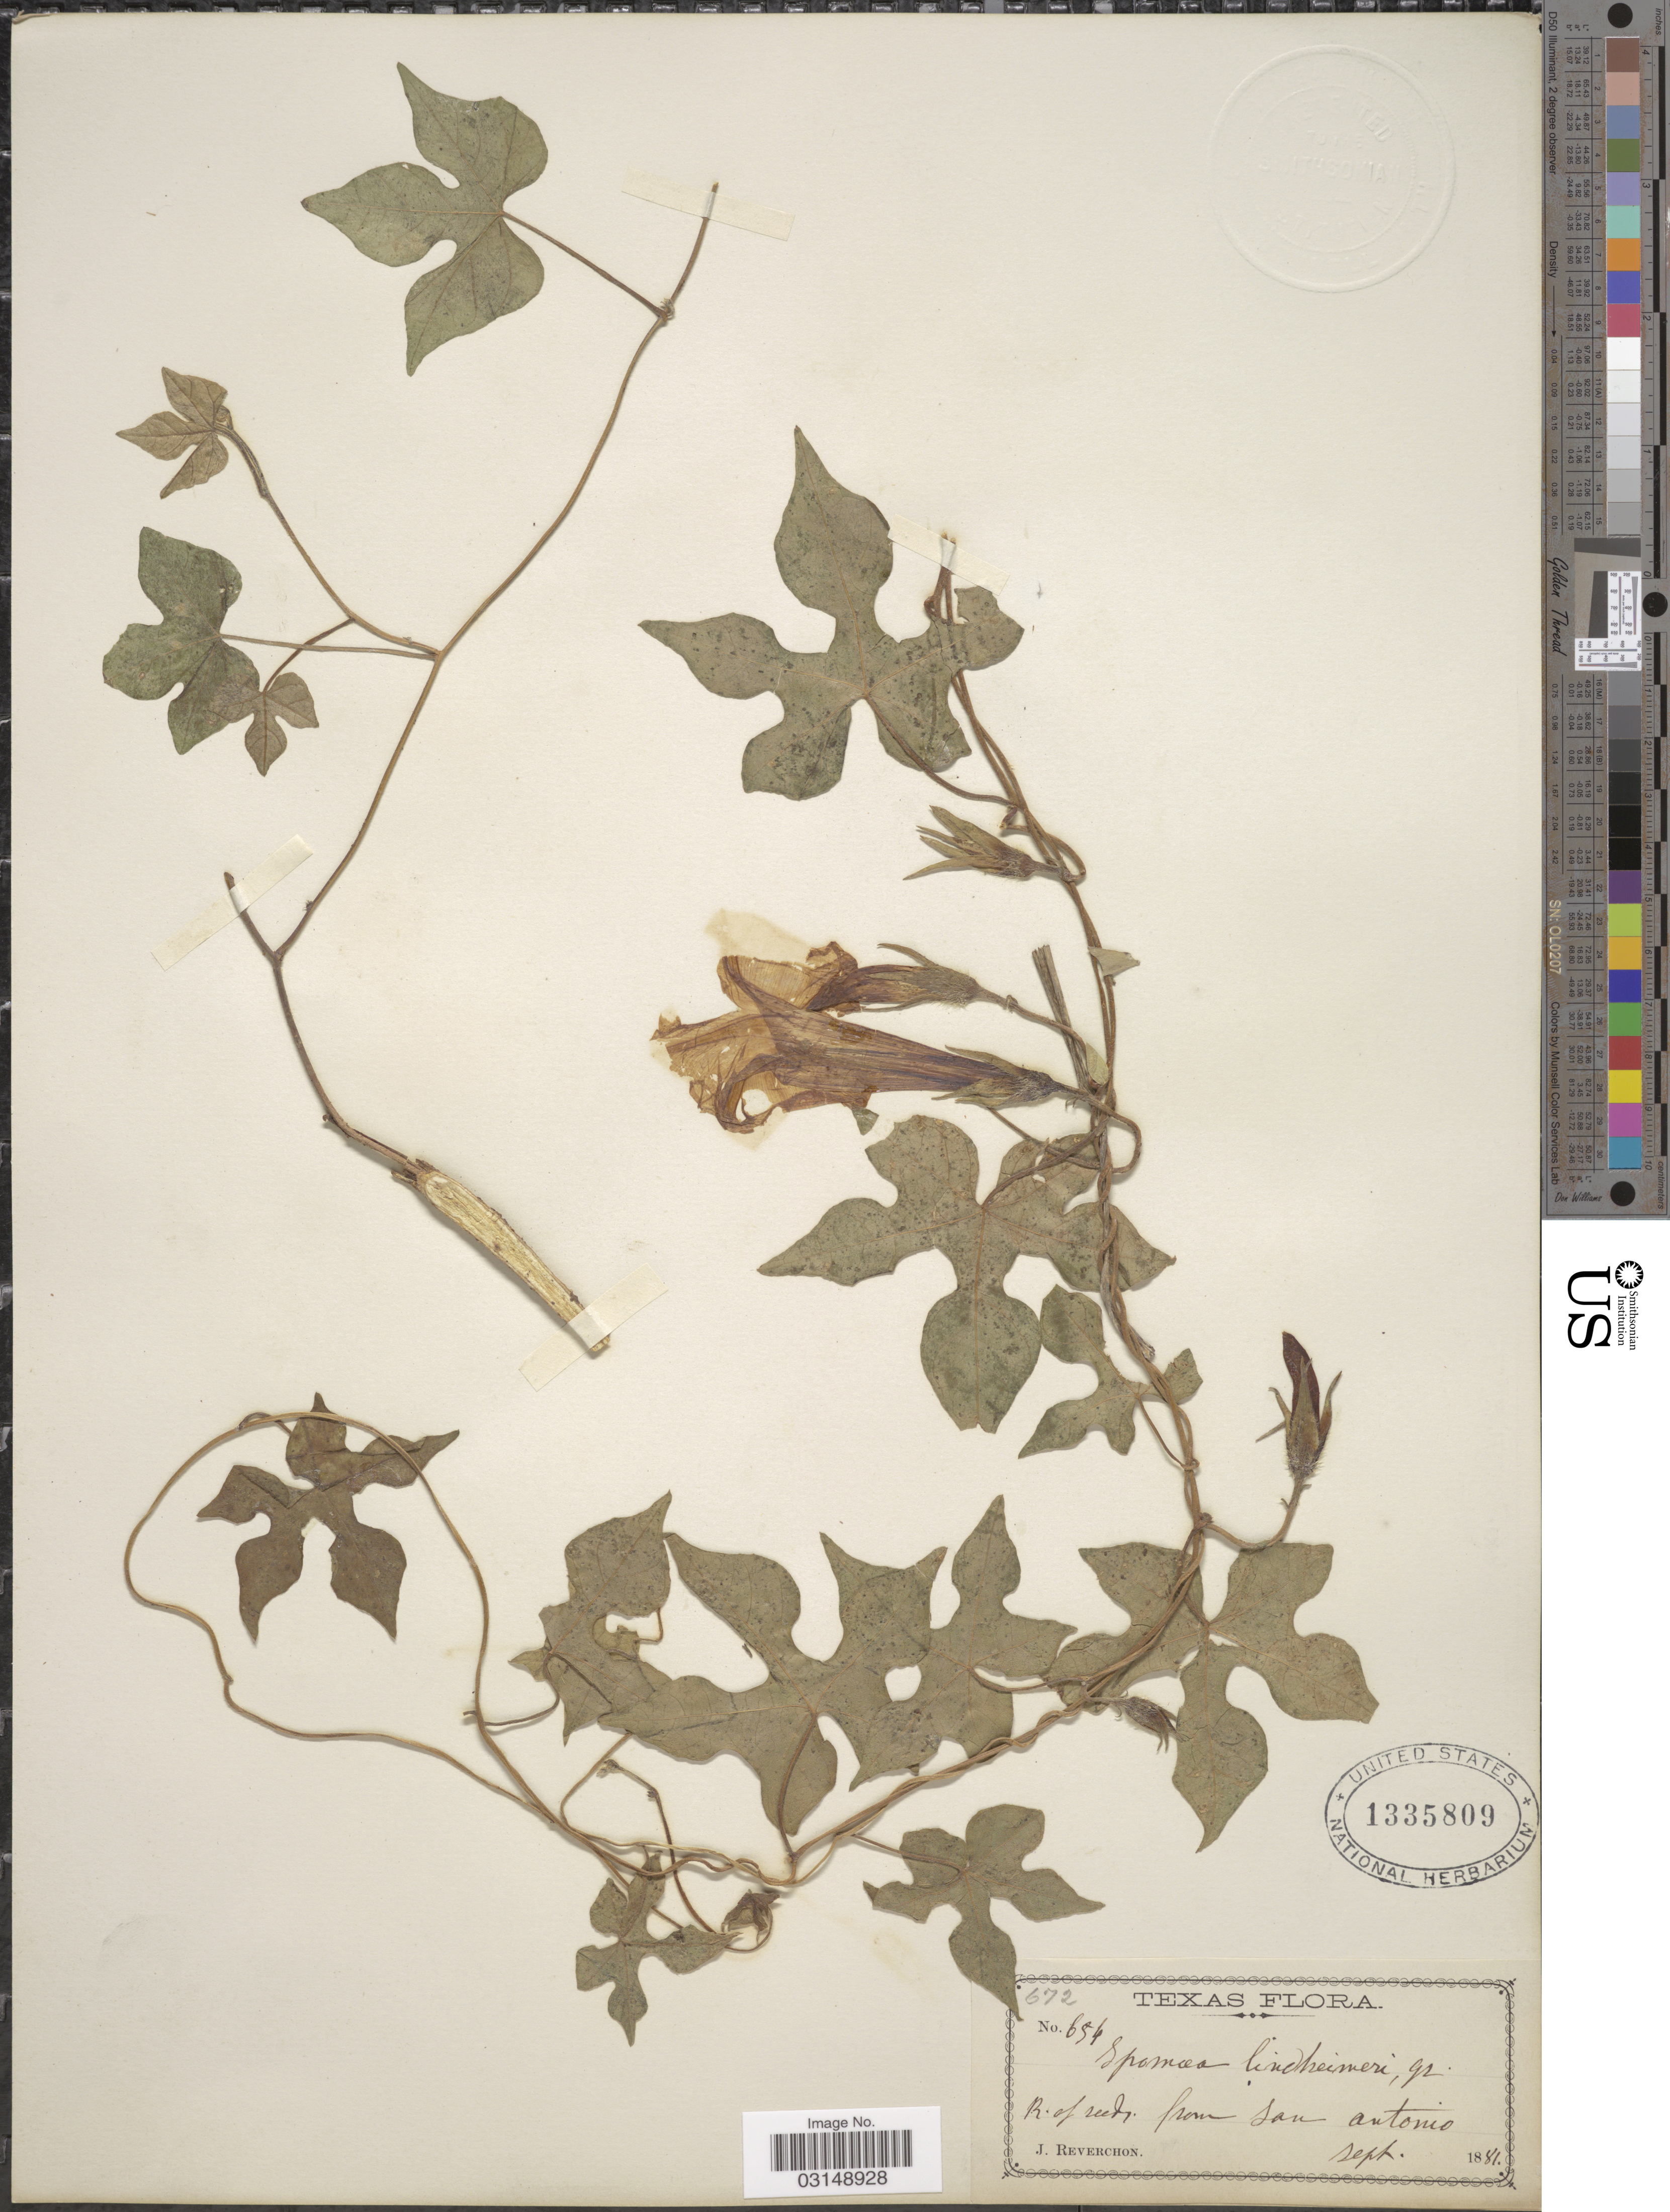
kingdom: Plantae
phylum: Tracheophyta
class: Magnoliopsida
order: Solanales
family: Convolvulaceae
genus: Ipomoea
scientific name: Ipomoea lindheimeri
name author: A. Gray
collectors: J. Reverchon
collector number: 672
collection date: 1881-09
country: United States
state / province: Texas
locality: R. of seeds from San Antonio.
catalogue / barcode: US 1335809